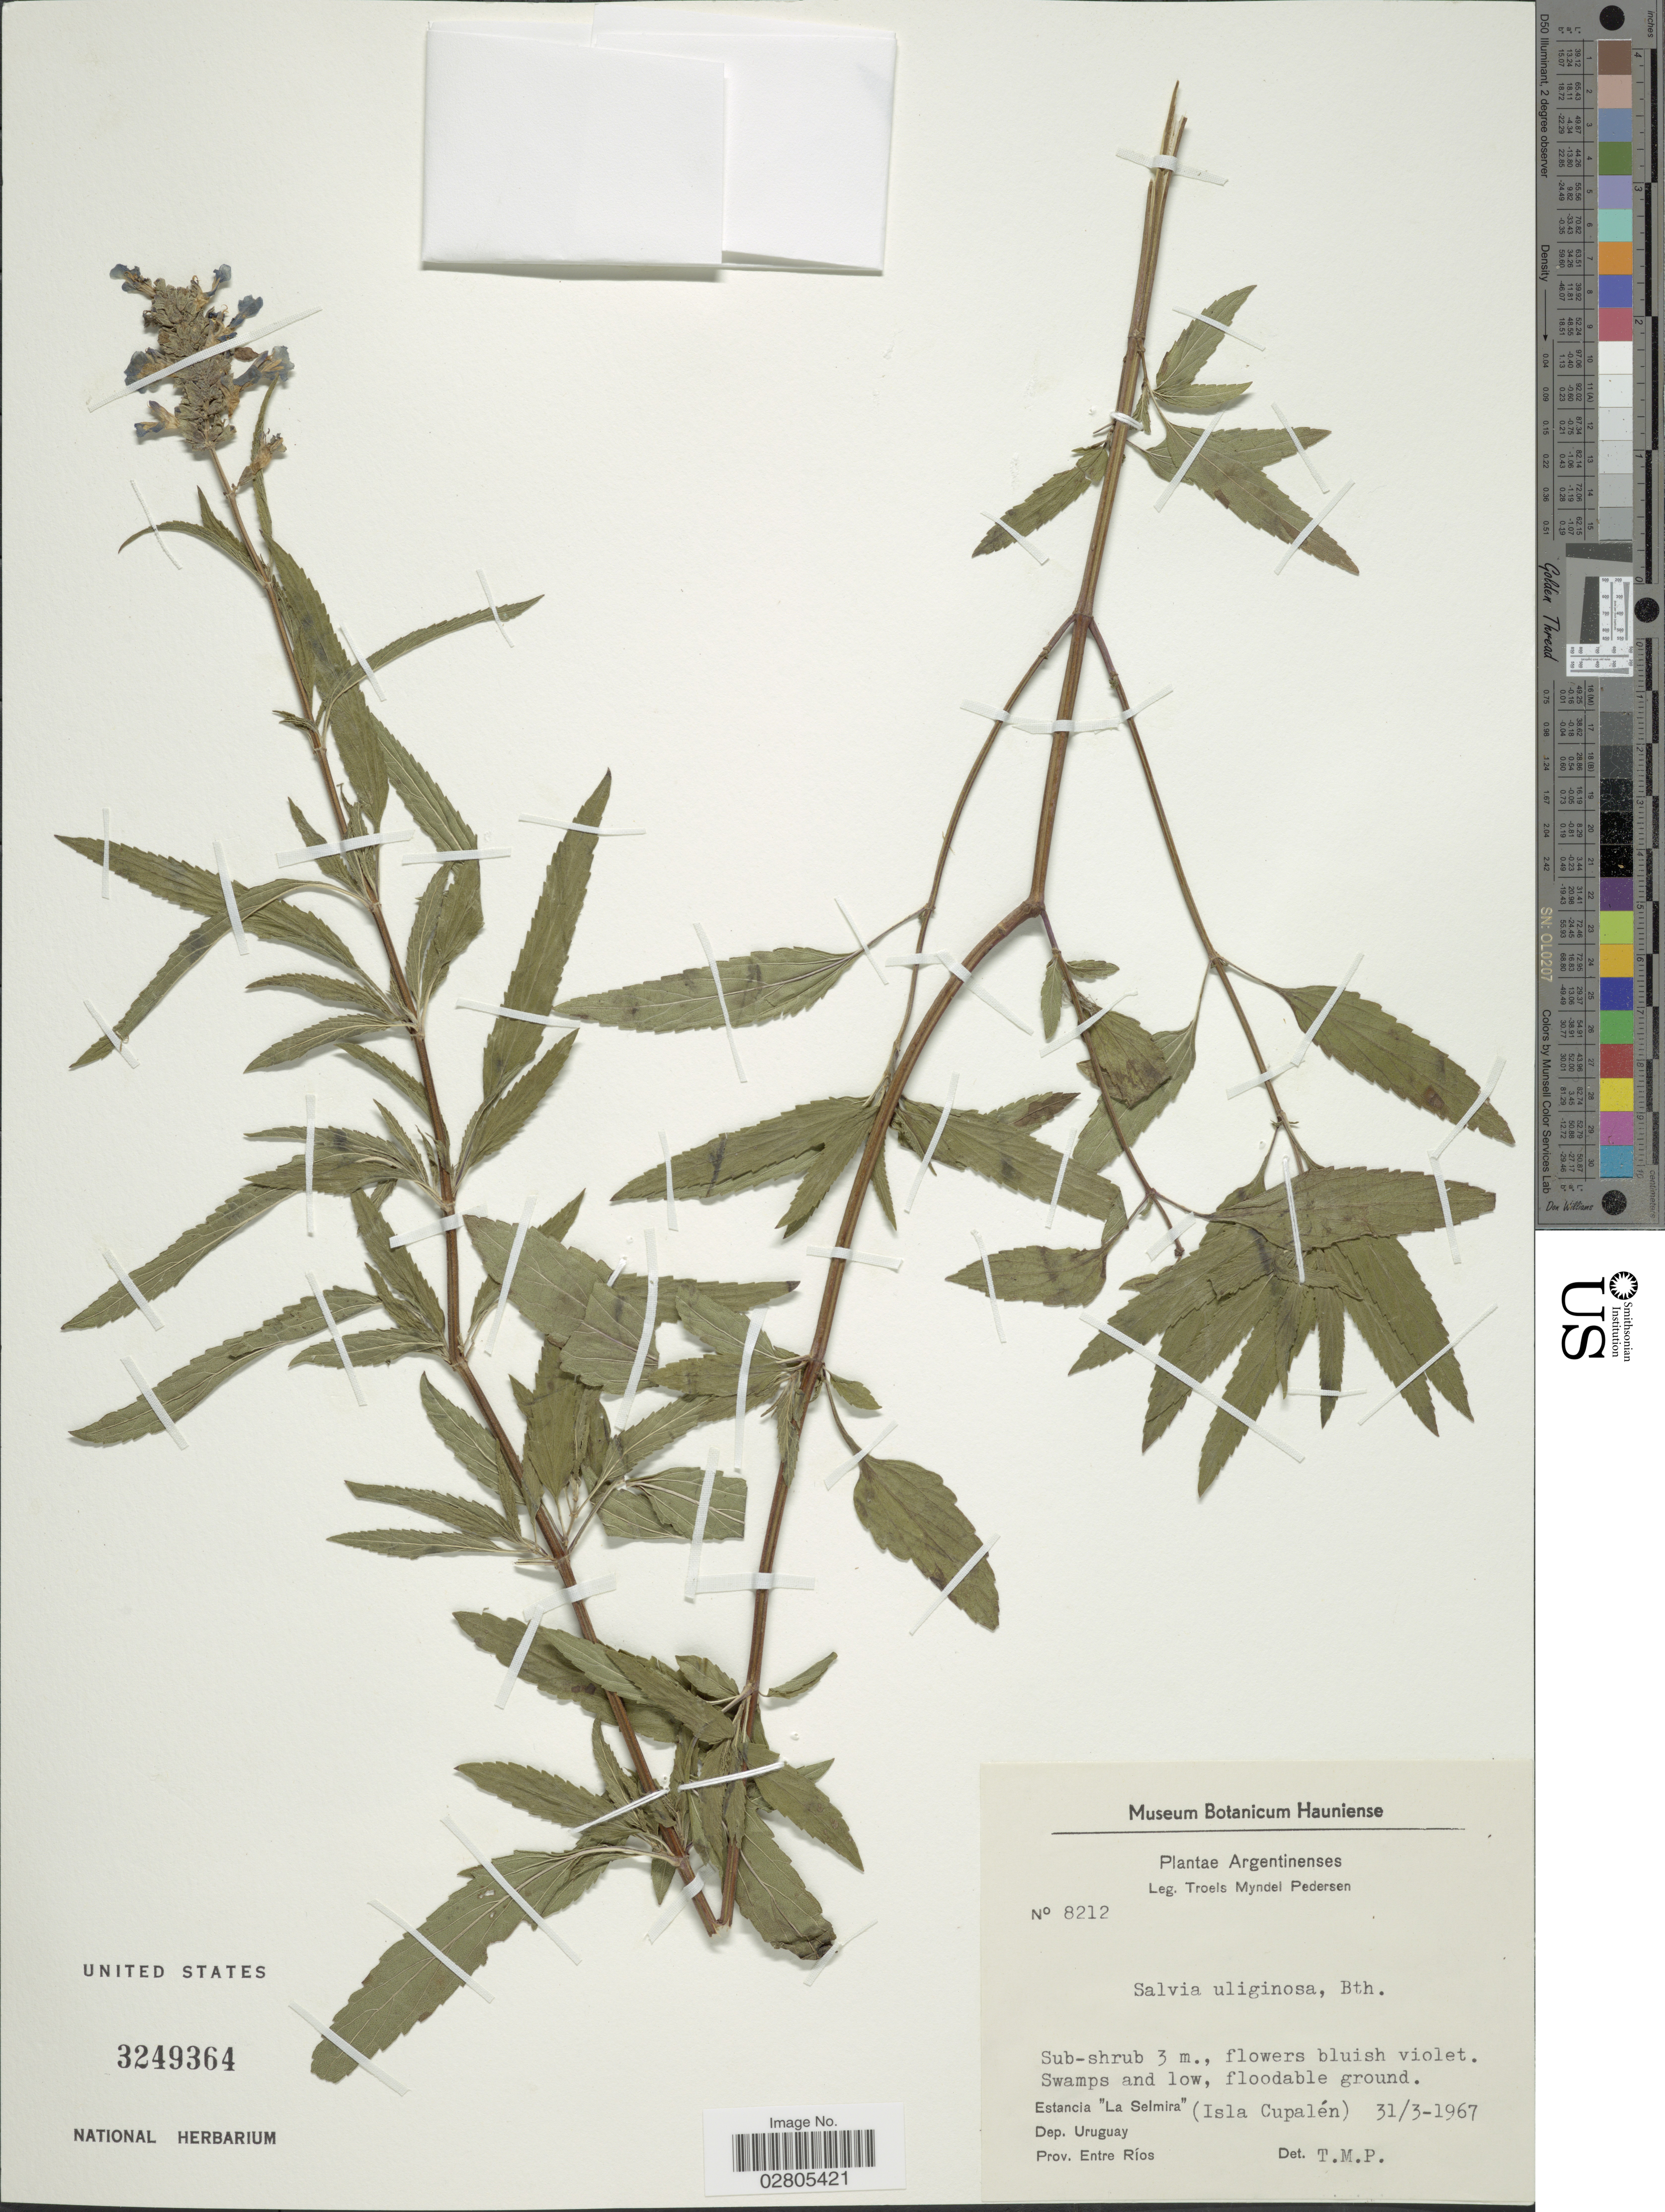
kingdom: Plantae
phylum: Tracheophyta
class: Magnoliopsida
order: Lamiales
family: Lamiaceae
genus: Salvia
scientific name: Salvia uliginosa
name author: Benth.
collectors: T. Pederson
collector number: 8212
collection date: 1967-03-31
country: Argentina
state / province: Entre Rios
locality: Estancia "La Selmira", Dep. Uruguay, Prov. Entre Rios. (Isla Cupalén).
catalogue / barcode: US 3249364